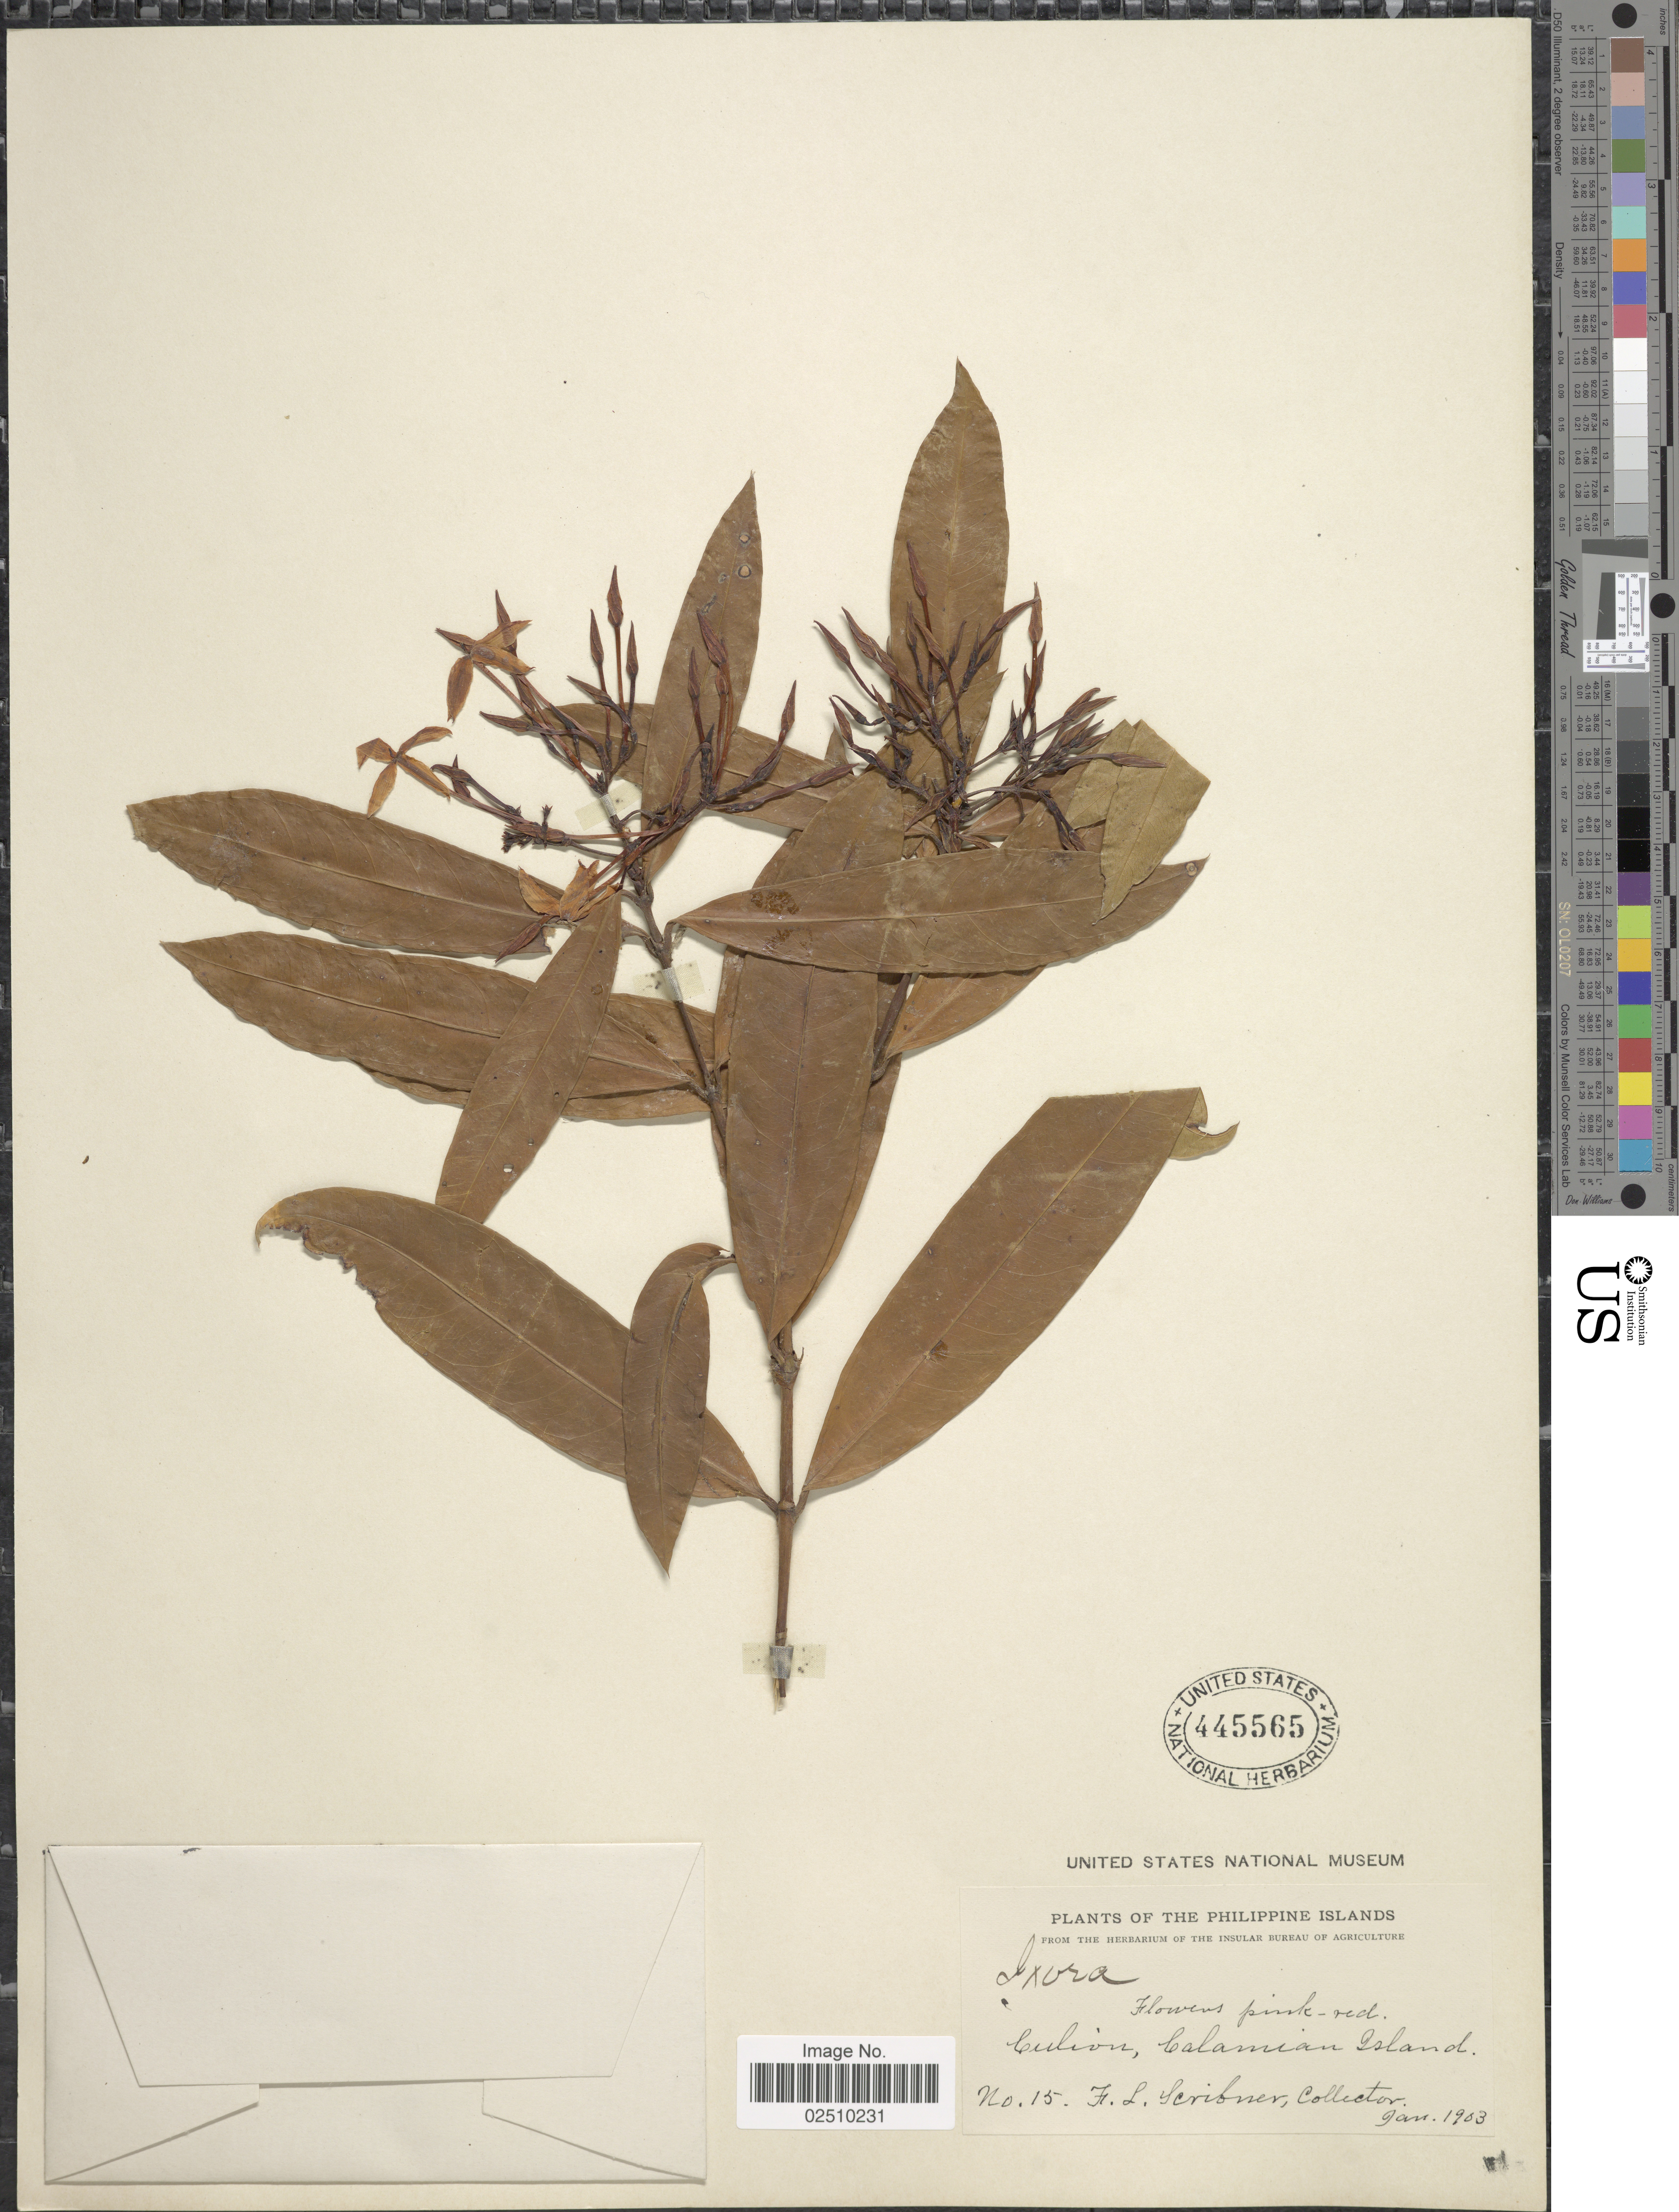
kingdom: Plantae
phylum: Tracheophyta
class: Magnoliopsida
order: Gentianales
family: Rubiaceae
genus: Ixora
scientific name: Ixora sp.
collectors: F. L. Scribner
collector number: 15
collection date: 1903-01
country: Philippines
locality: Philippine Islands. Culion, Calamian Island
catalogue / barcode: US 445565